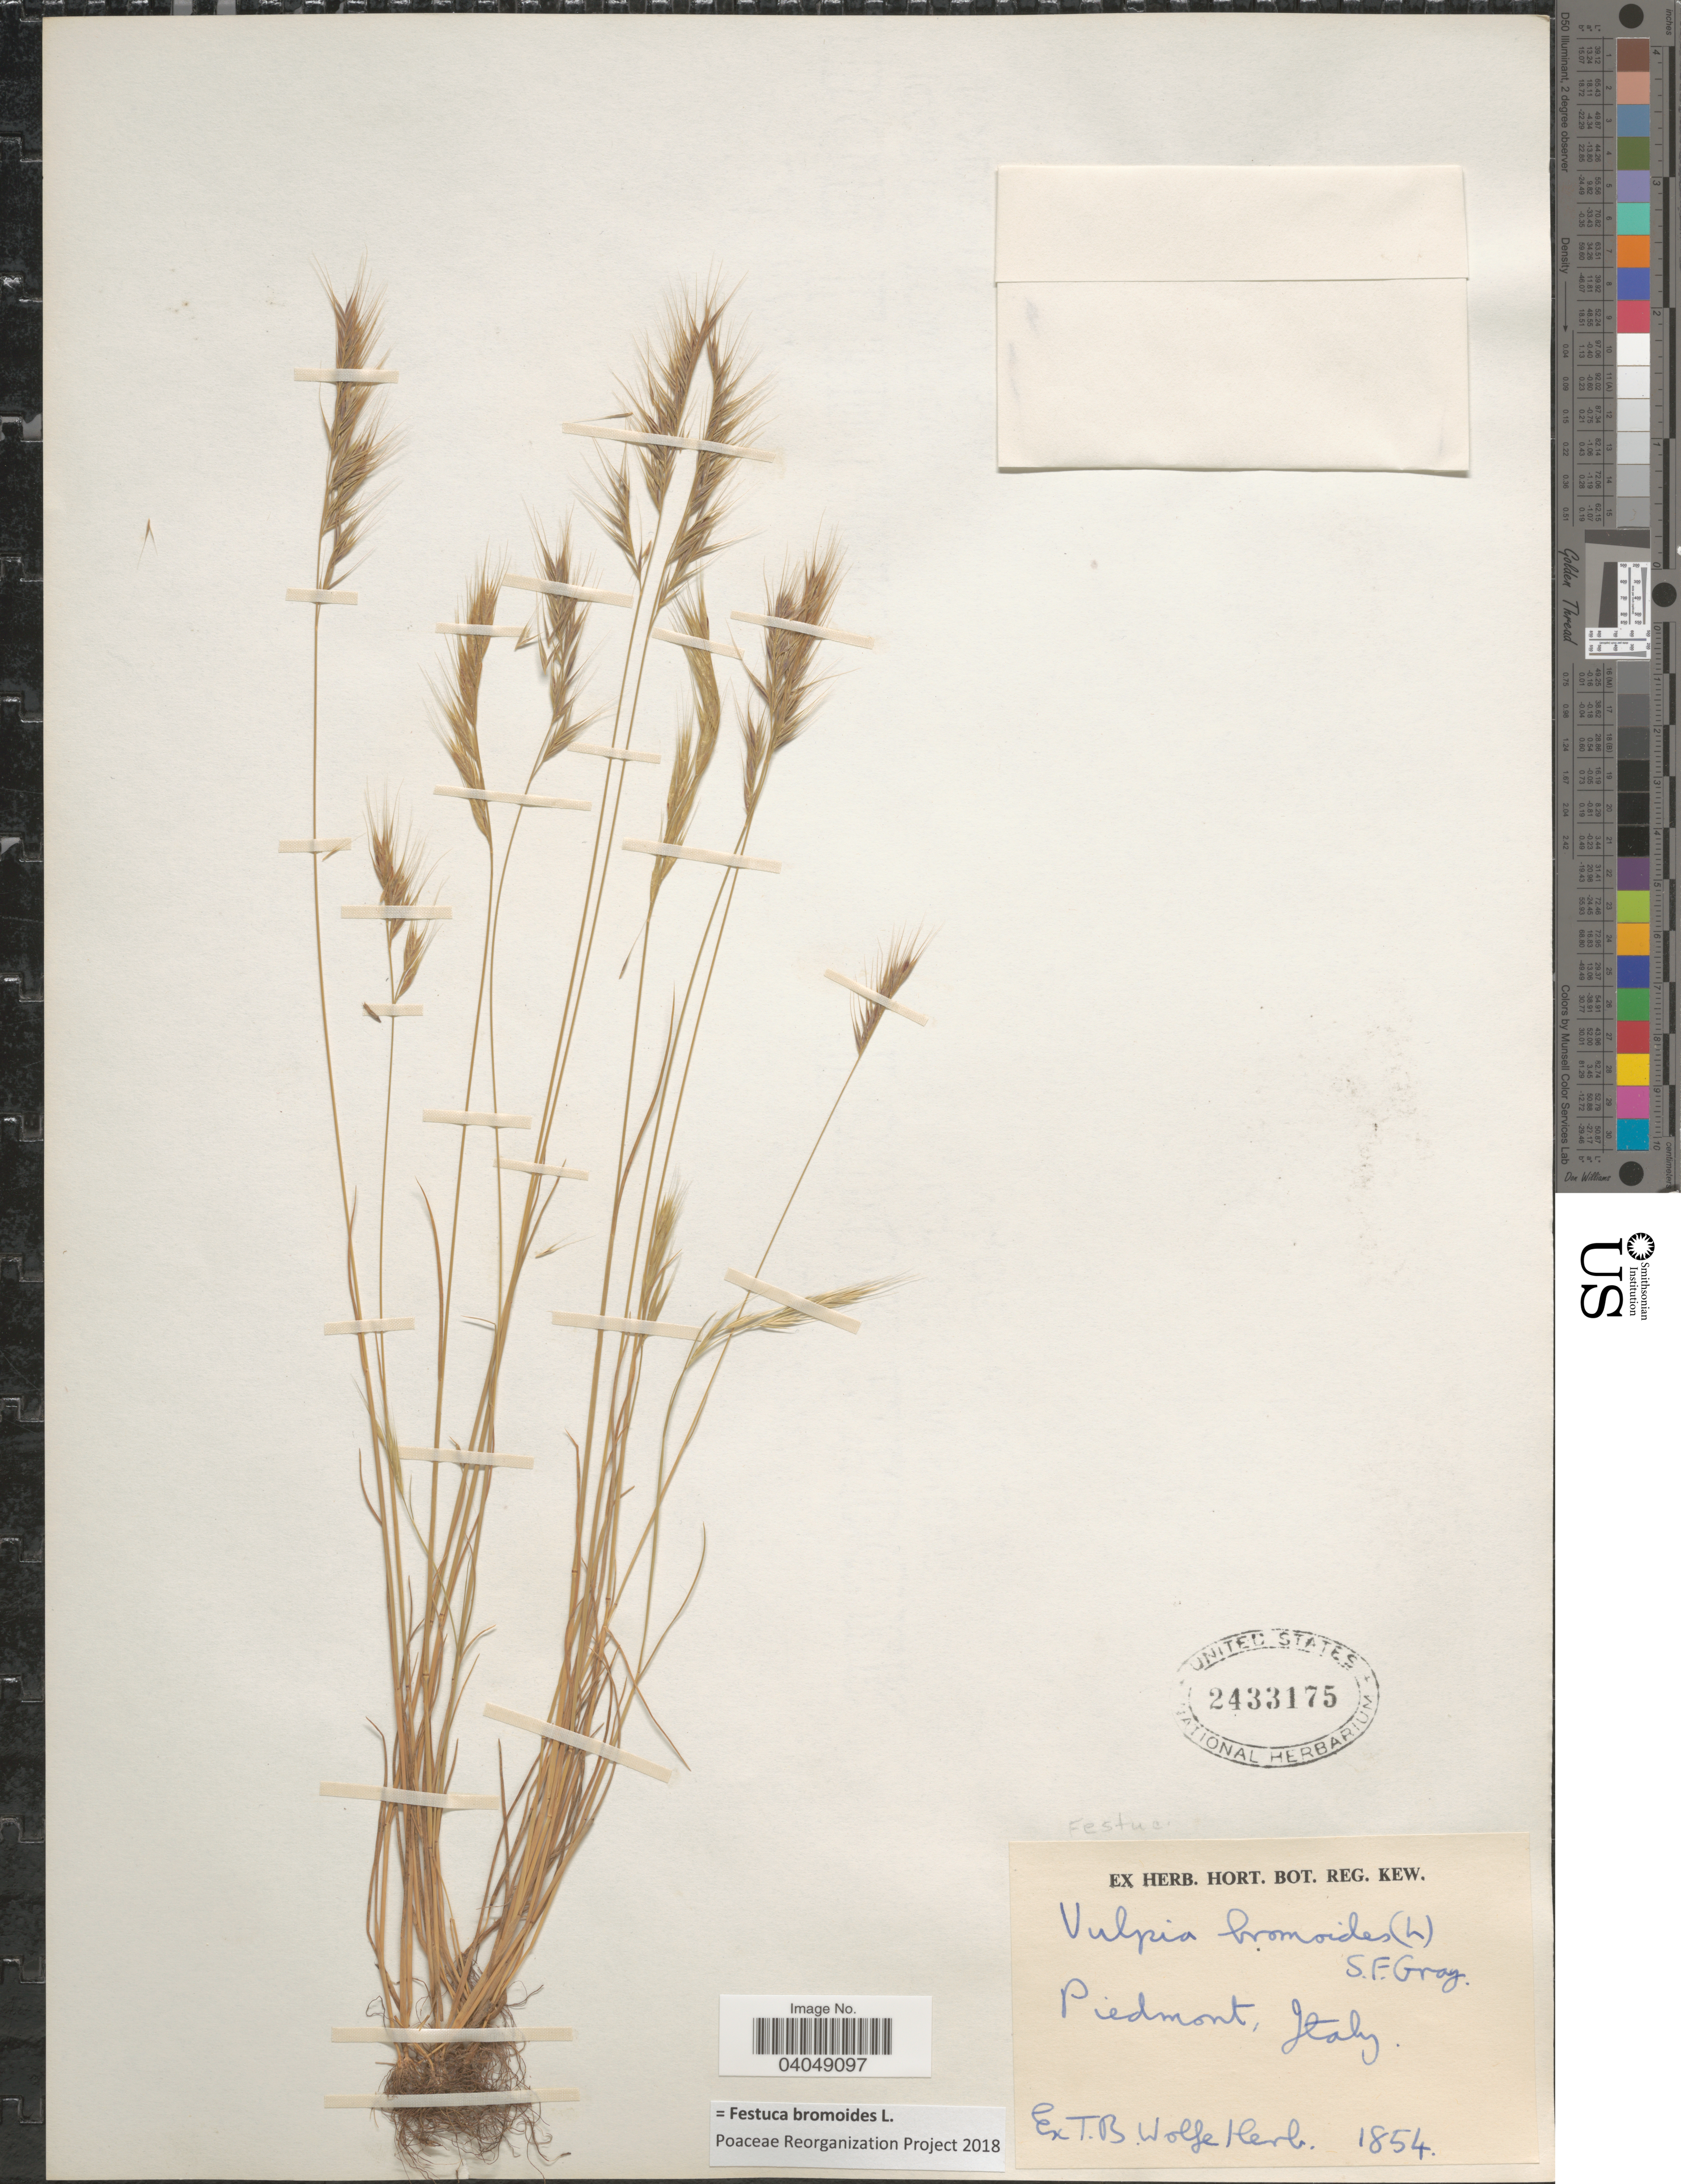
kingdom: Plantae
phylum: Tracheophyta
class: Liliopsida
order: Poales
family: Poaceae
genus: Festuca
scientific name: Festuca bromoides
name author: L.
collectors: Ex Herb. T. B. Wolfe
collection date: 1854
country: Italy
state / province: Piedmont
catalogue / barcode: US 2433175